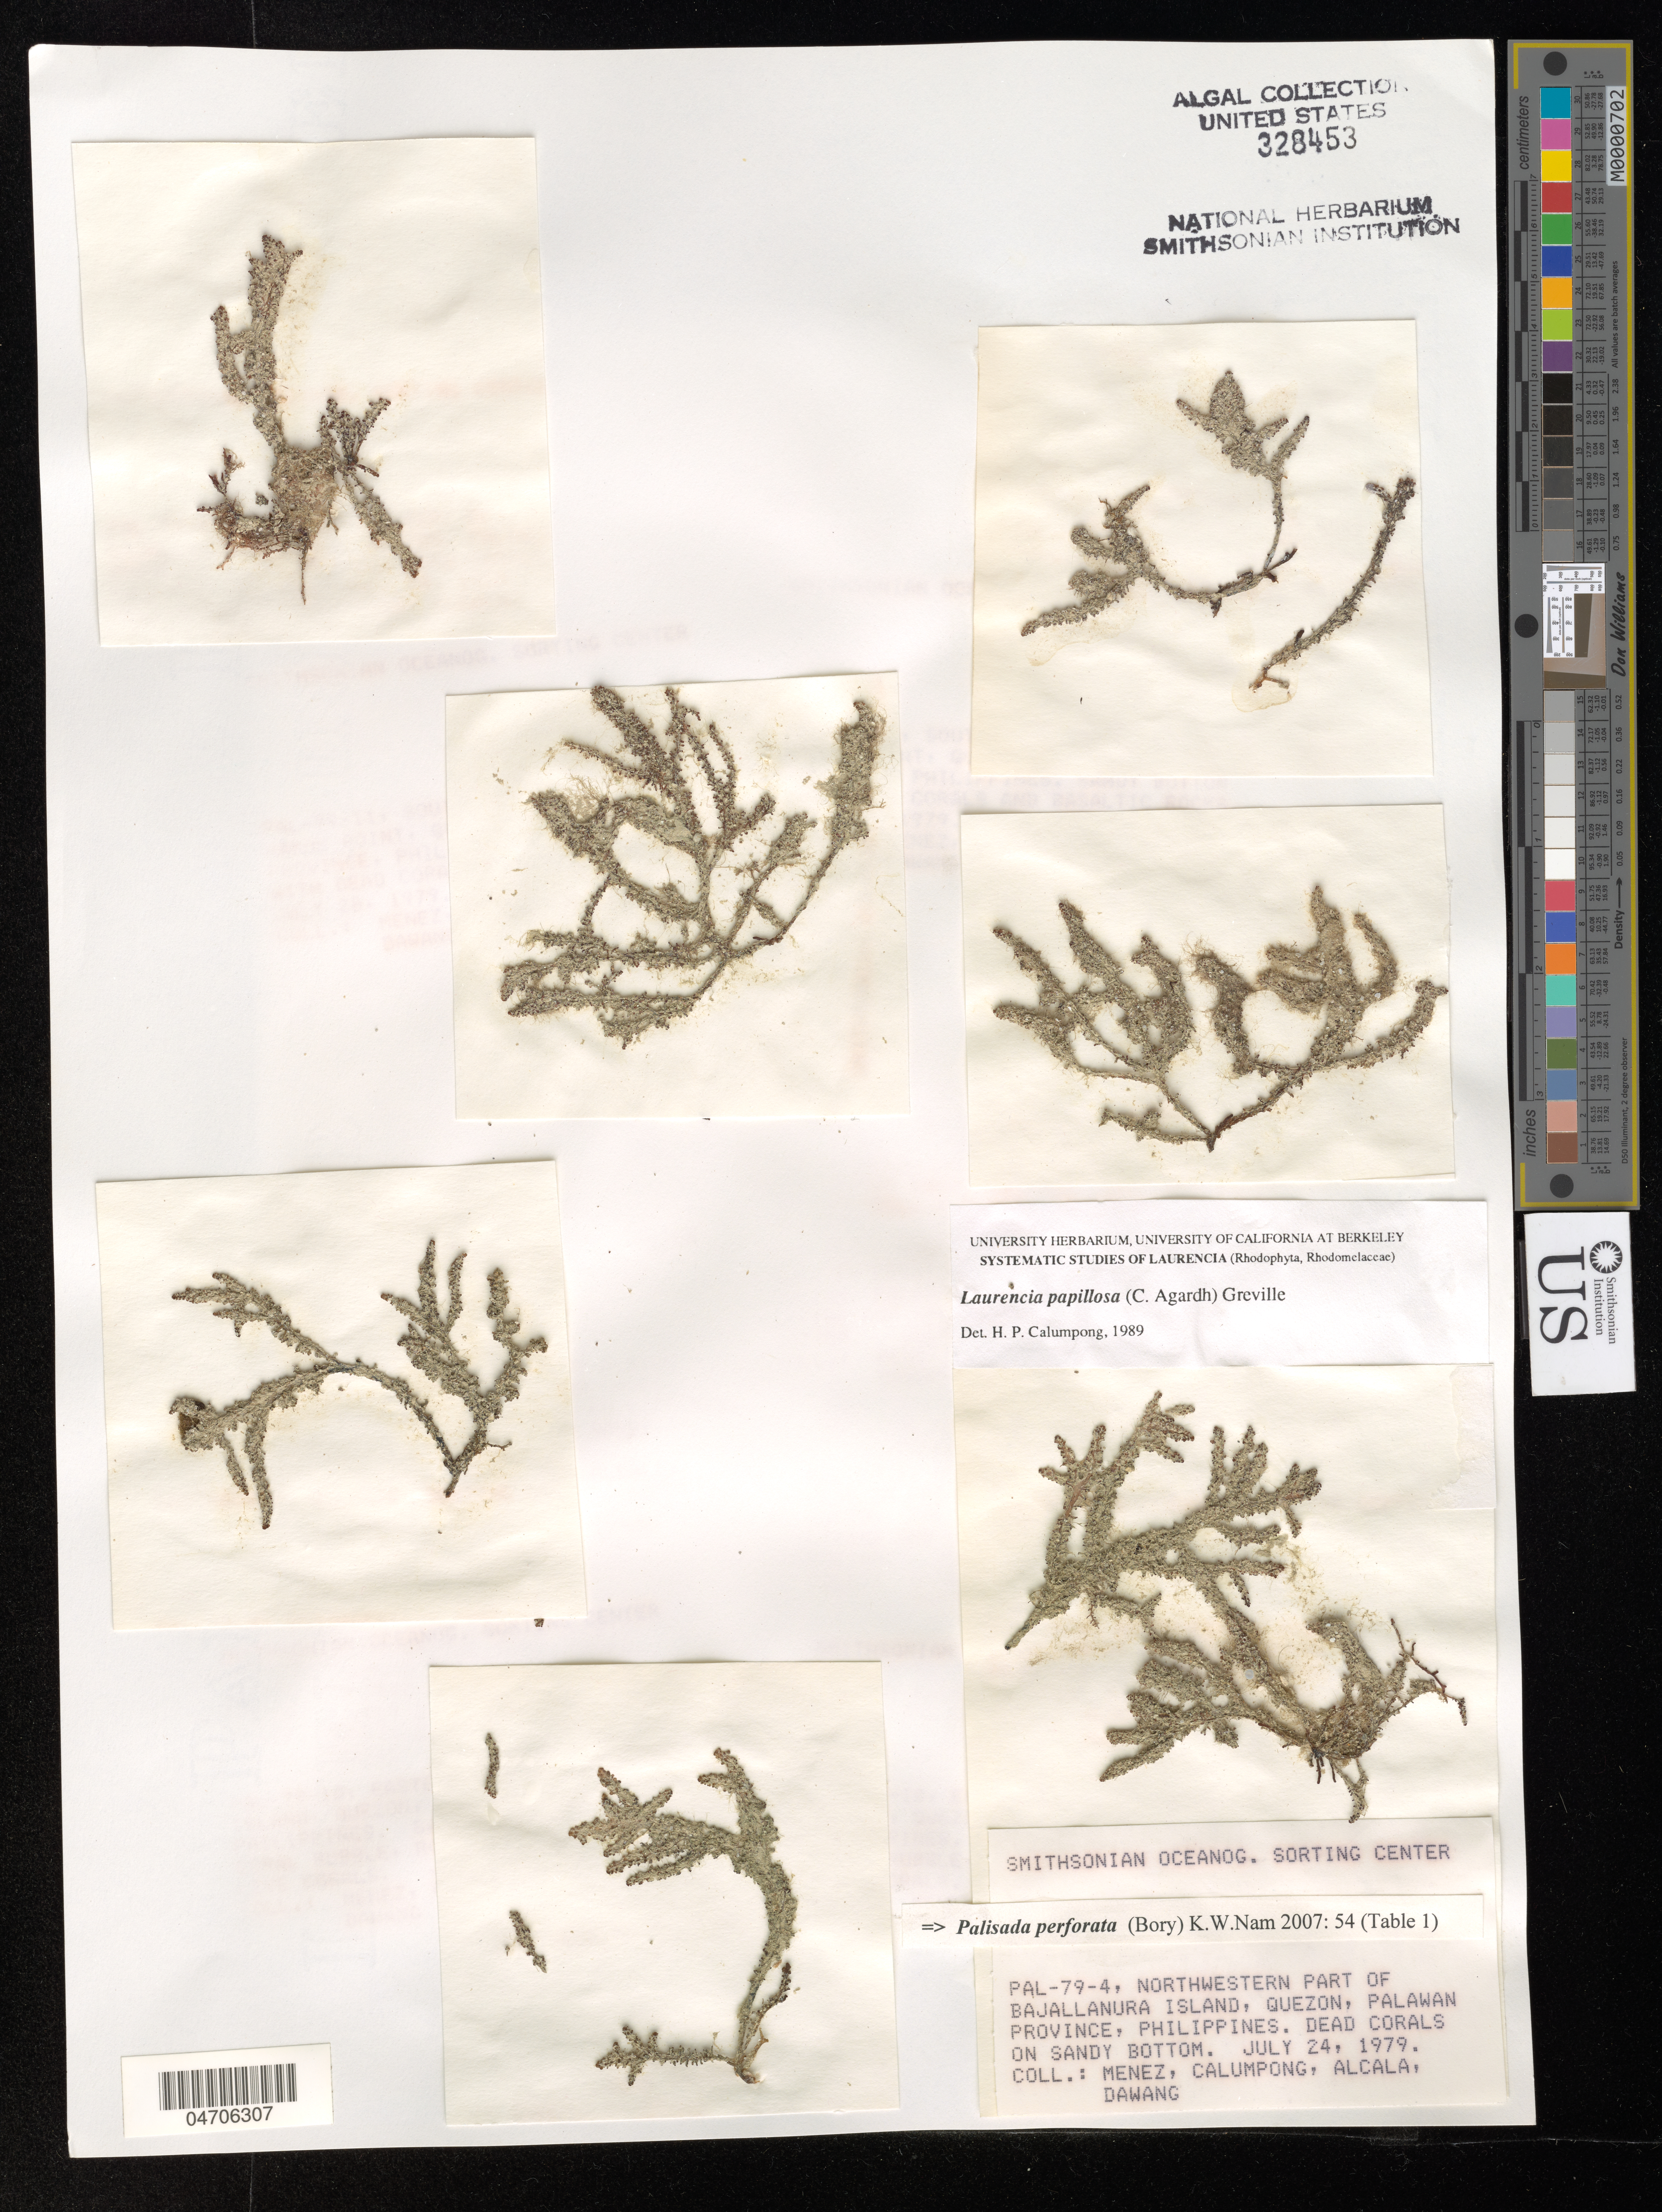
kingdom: Plantae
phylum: Rhodophyta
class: Florideophyceae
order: Ceramiales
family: Rhodomelaceae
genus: Laurencia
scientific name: Laurencia papillosa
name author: (C. Agardh) Grev.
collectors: Menez, Calumpong, Alcala & Dawang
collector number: PAL-79-4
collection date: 1979-07-24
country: Philippines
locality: Northwestern part of Bajallanura Island, Quezon, Palawan Province.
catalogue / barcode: US 328453